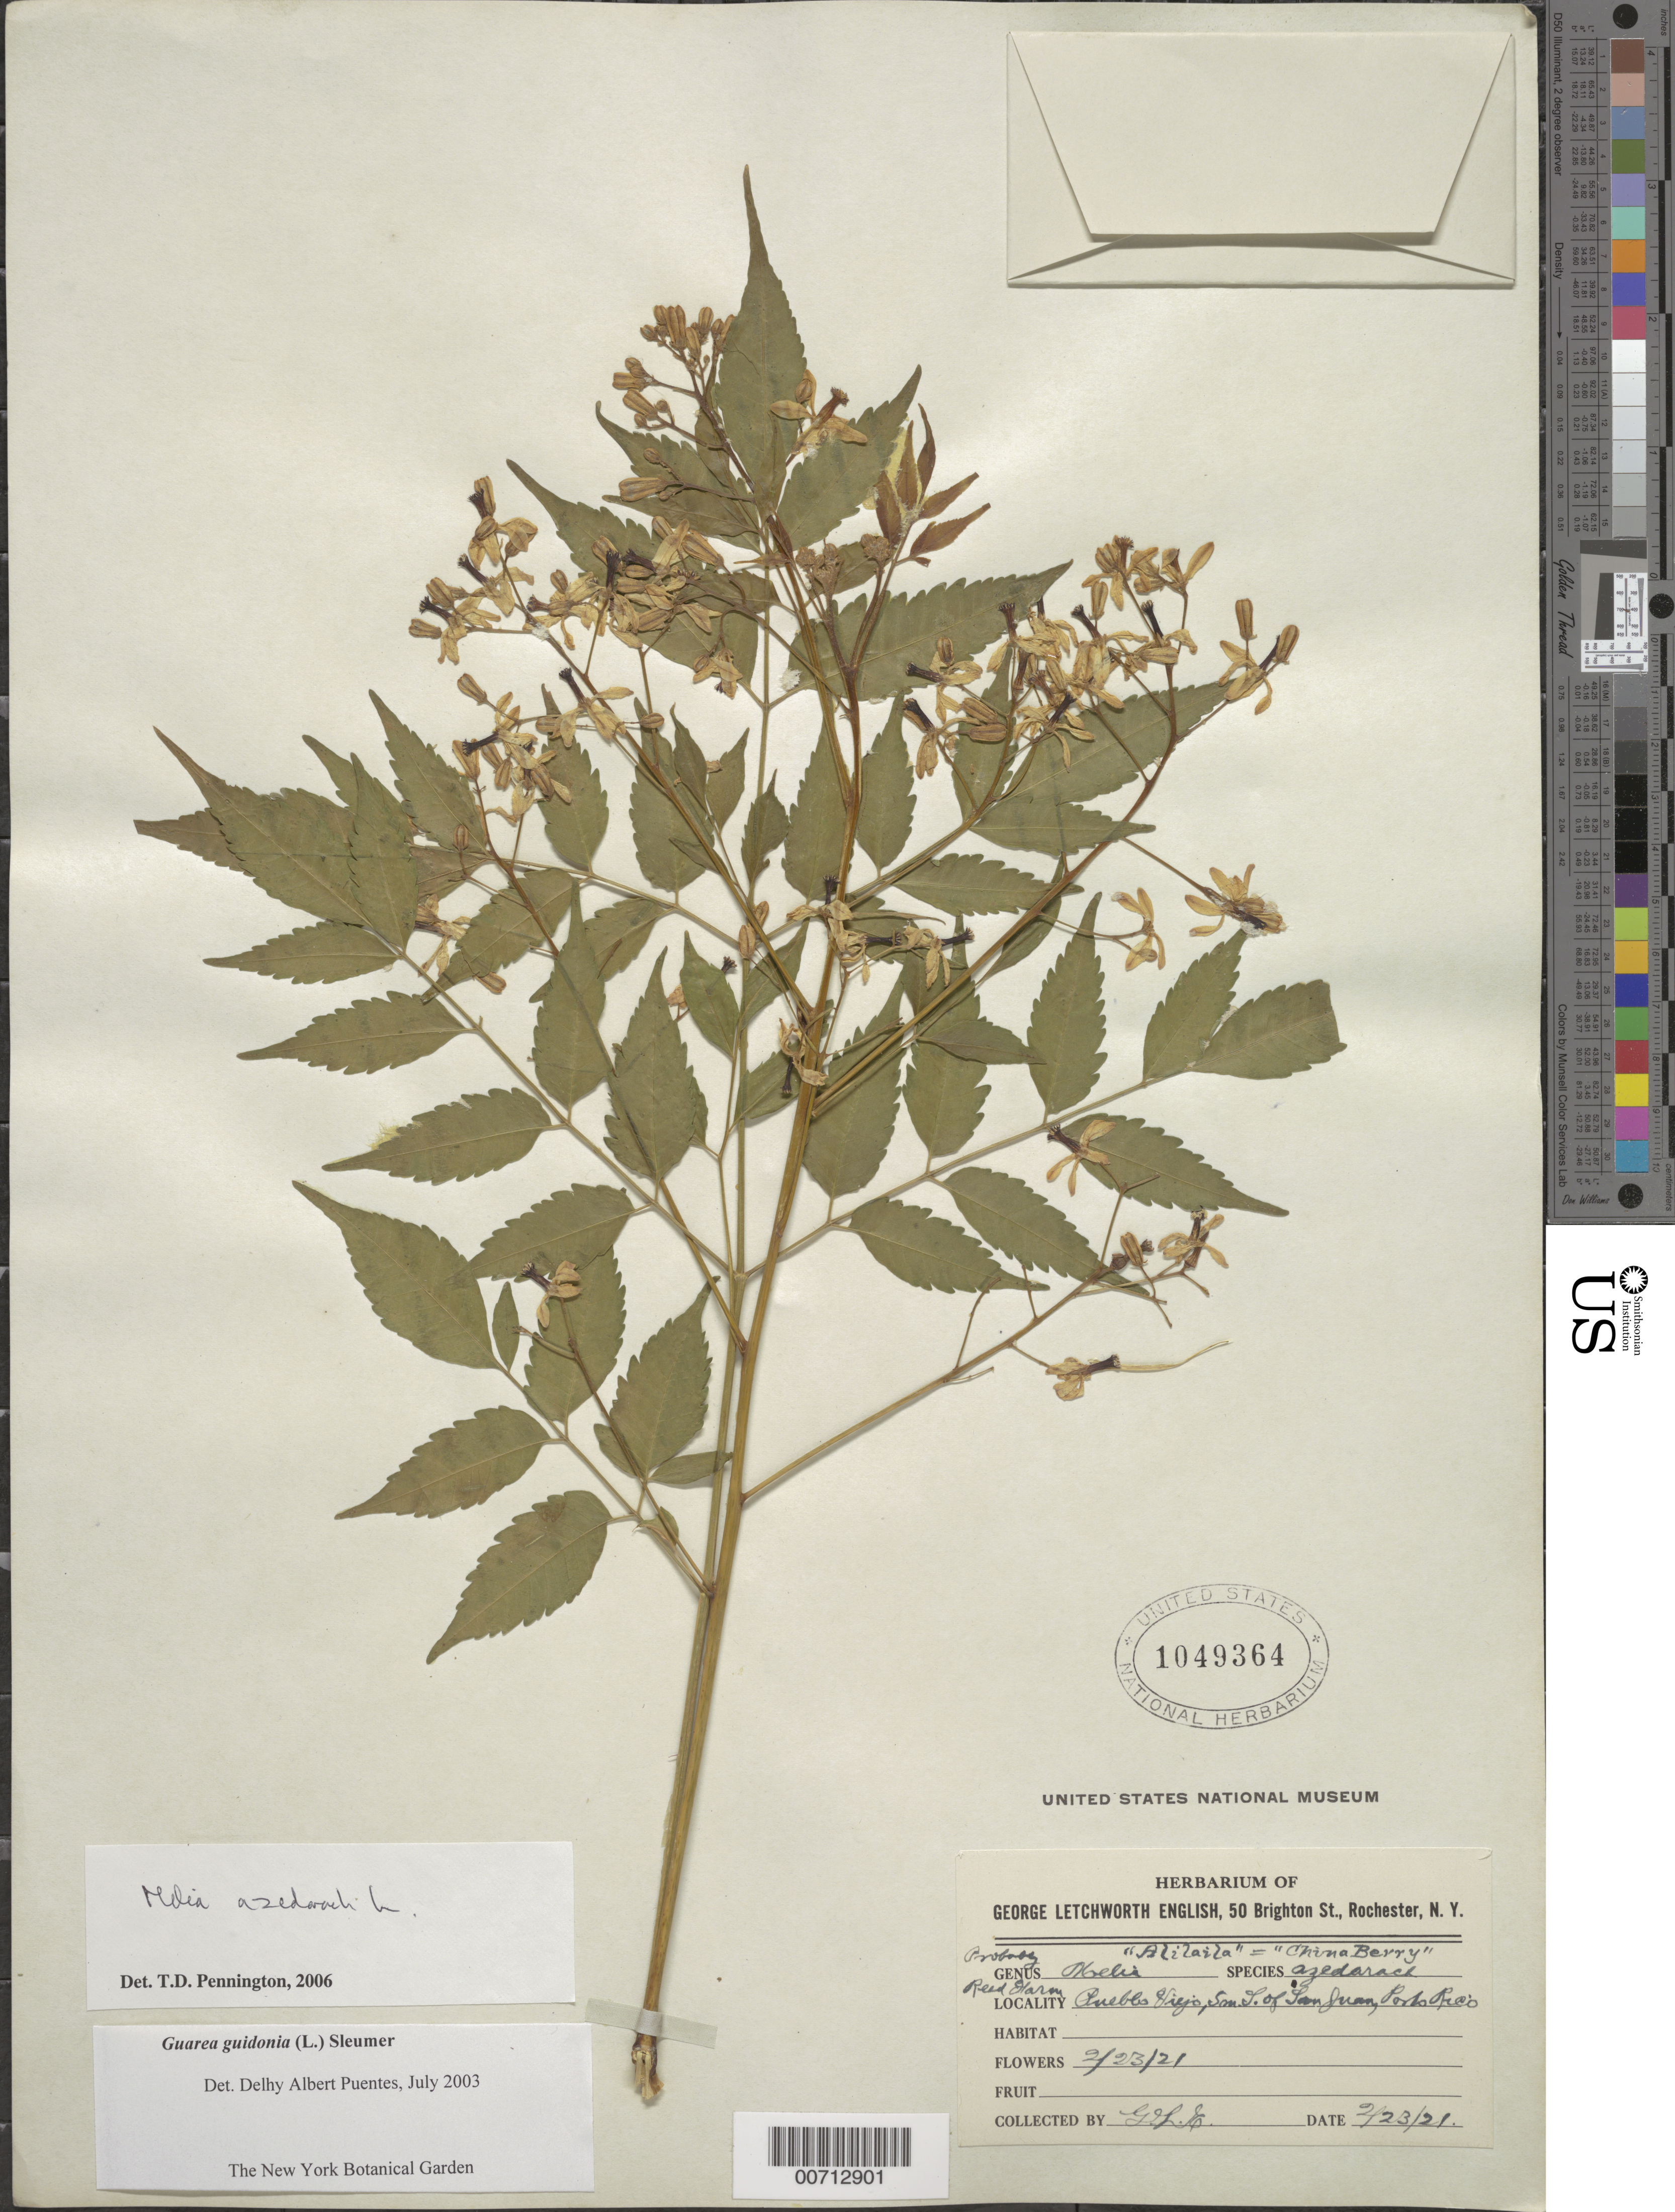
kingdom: Plantae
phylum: Tracheophyta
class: Magnoliopsida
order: Sapindales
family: Meliaceae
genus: Melia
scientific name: Melia azedarach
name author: L.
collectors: G. English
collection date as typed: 23 Feb 1921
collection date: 1921-02-23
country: Puerto Rico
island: Greater Antilles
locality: San Juan, Pueblo Viejo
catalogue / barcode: US 1049364